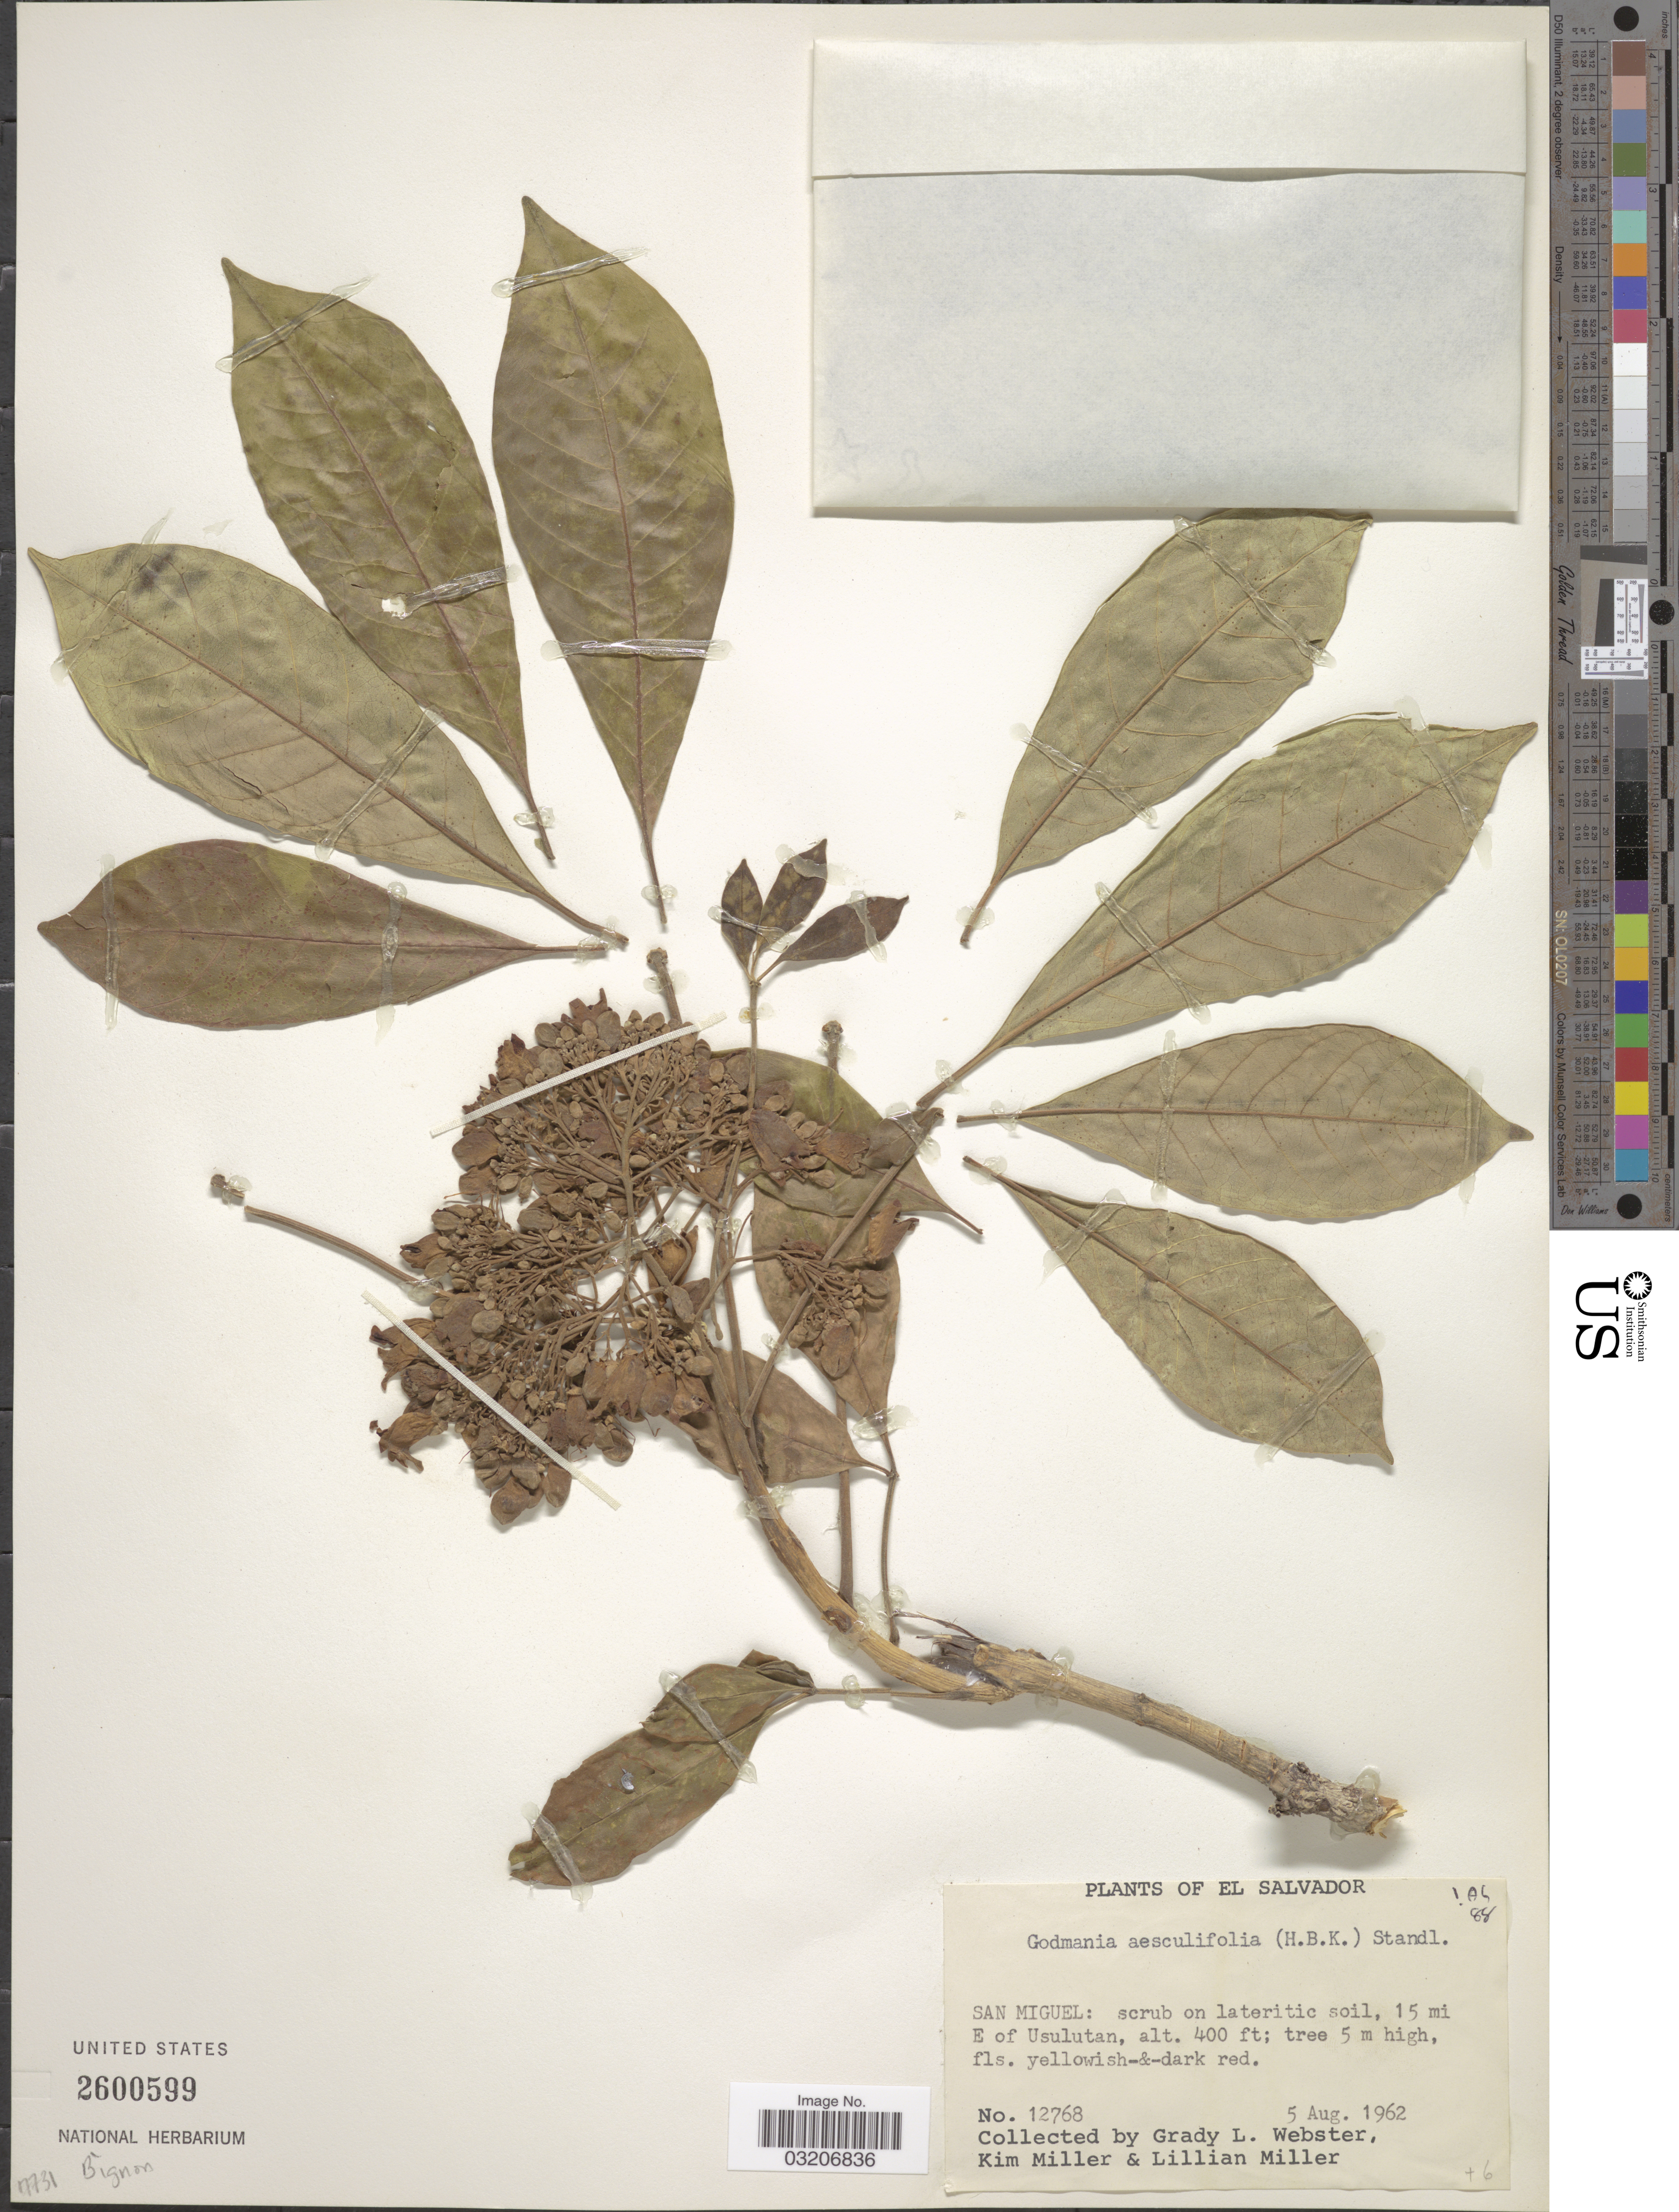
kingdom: Plantae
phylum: Tracheophyta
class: Magnoliopsida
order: Lamiales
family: Bignoniaceae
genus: Godmania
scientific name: Godmania aesculifolia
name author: Standl.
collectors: G. L. Webster, K. Miller & L. Miller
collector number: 12768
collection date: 1962-08-05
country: El Salvador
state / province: San Miguel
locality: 15 mi E of Usulutan.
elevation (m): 122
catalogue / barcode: US 2600599